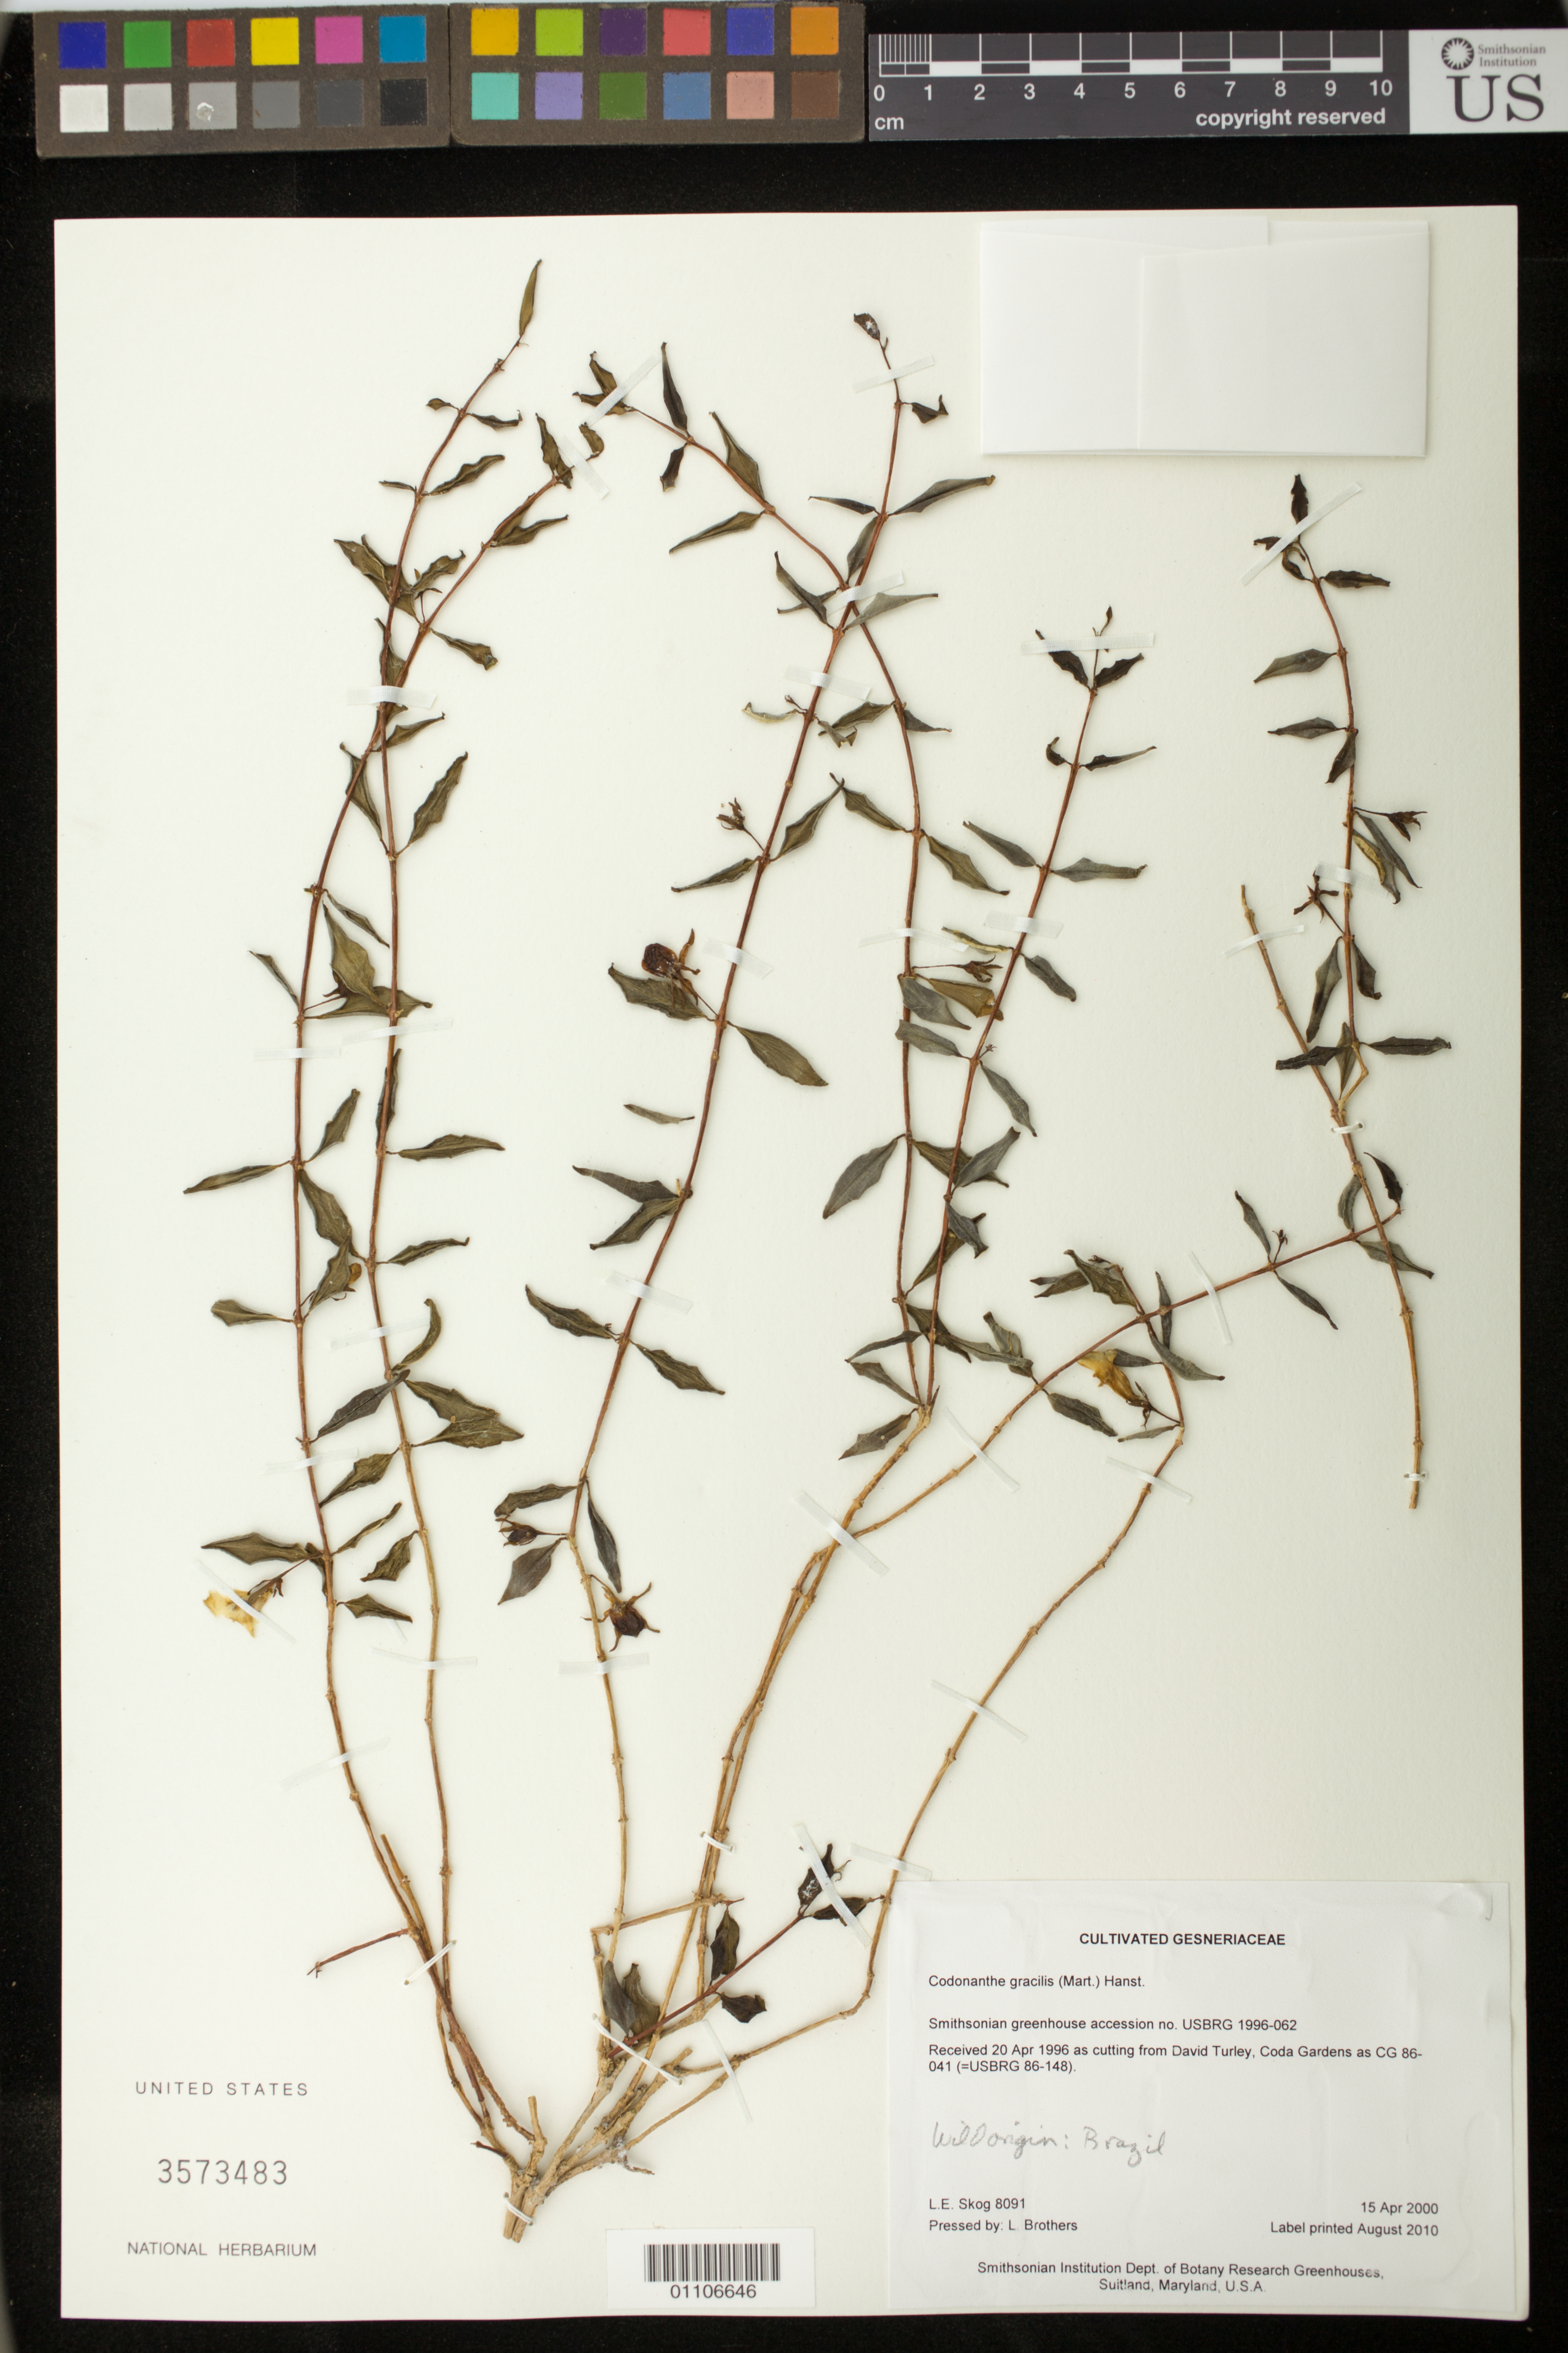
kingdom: Plantae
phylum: Tracheophyta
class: Magnoliopsida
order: Lamiales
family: Gesneriaceae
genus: Codonanthe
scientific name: Codonanthe gracilis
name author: (Mart.) Hanst.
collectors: L. E. Skog & L. Brothers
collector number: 8091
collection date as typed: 15 Apr 2000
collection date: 2000-04-15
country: United States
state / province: Maryland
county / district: Prince George's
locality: Smithsonian Institution Dept. of Botany Research Greenhouses, Suitland, Maryland, U.S.A.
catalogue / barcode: US 3573483